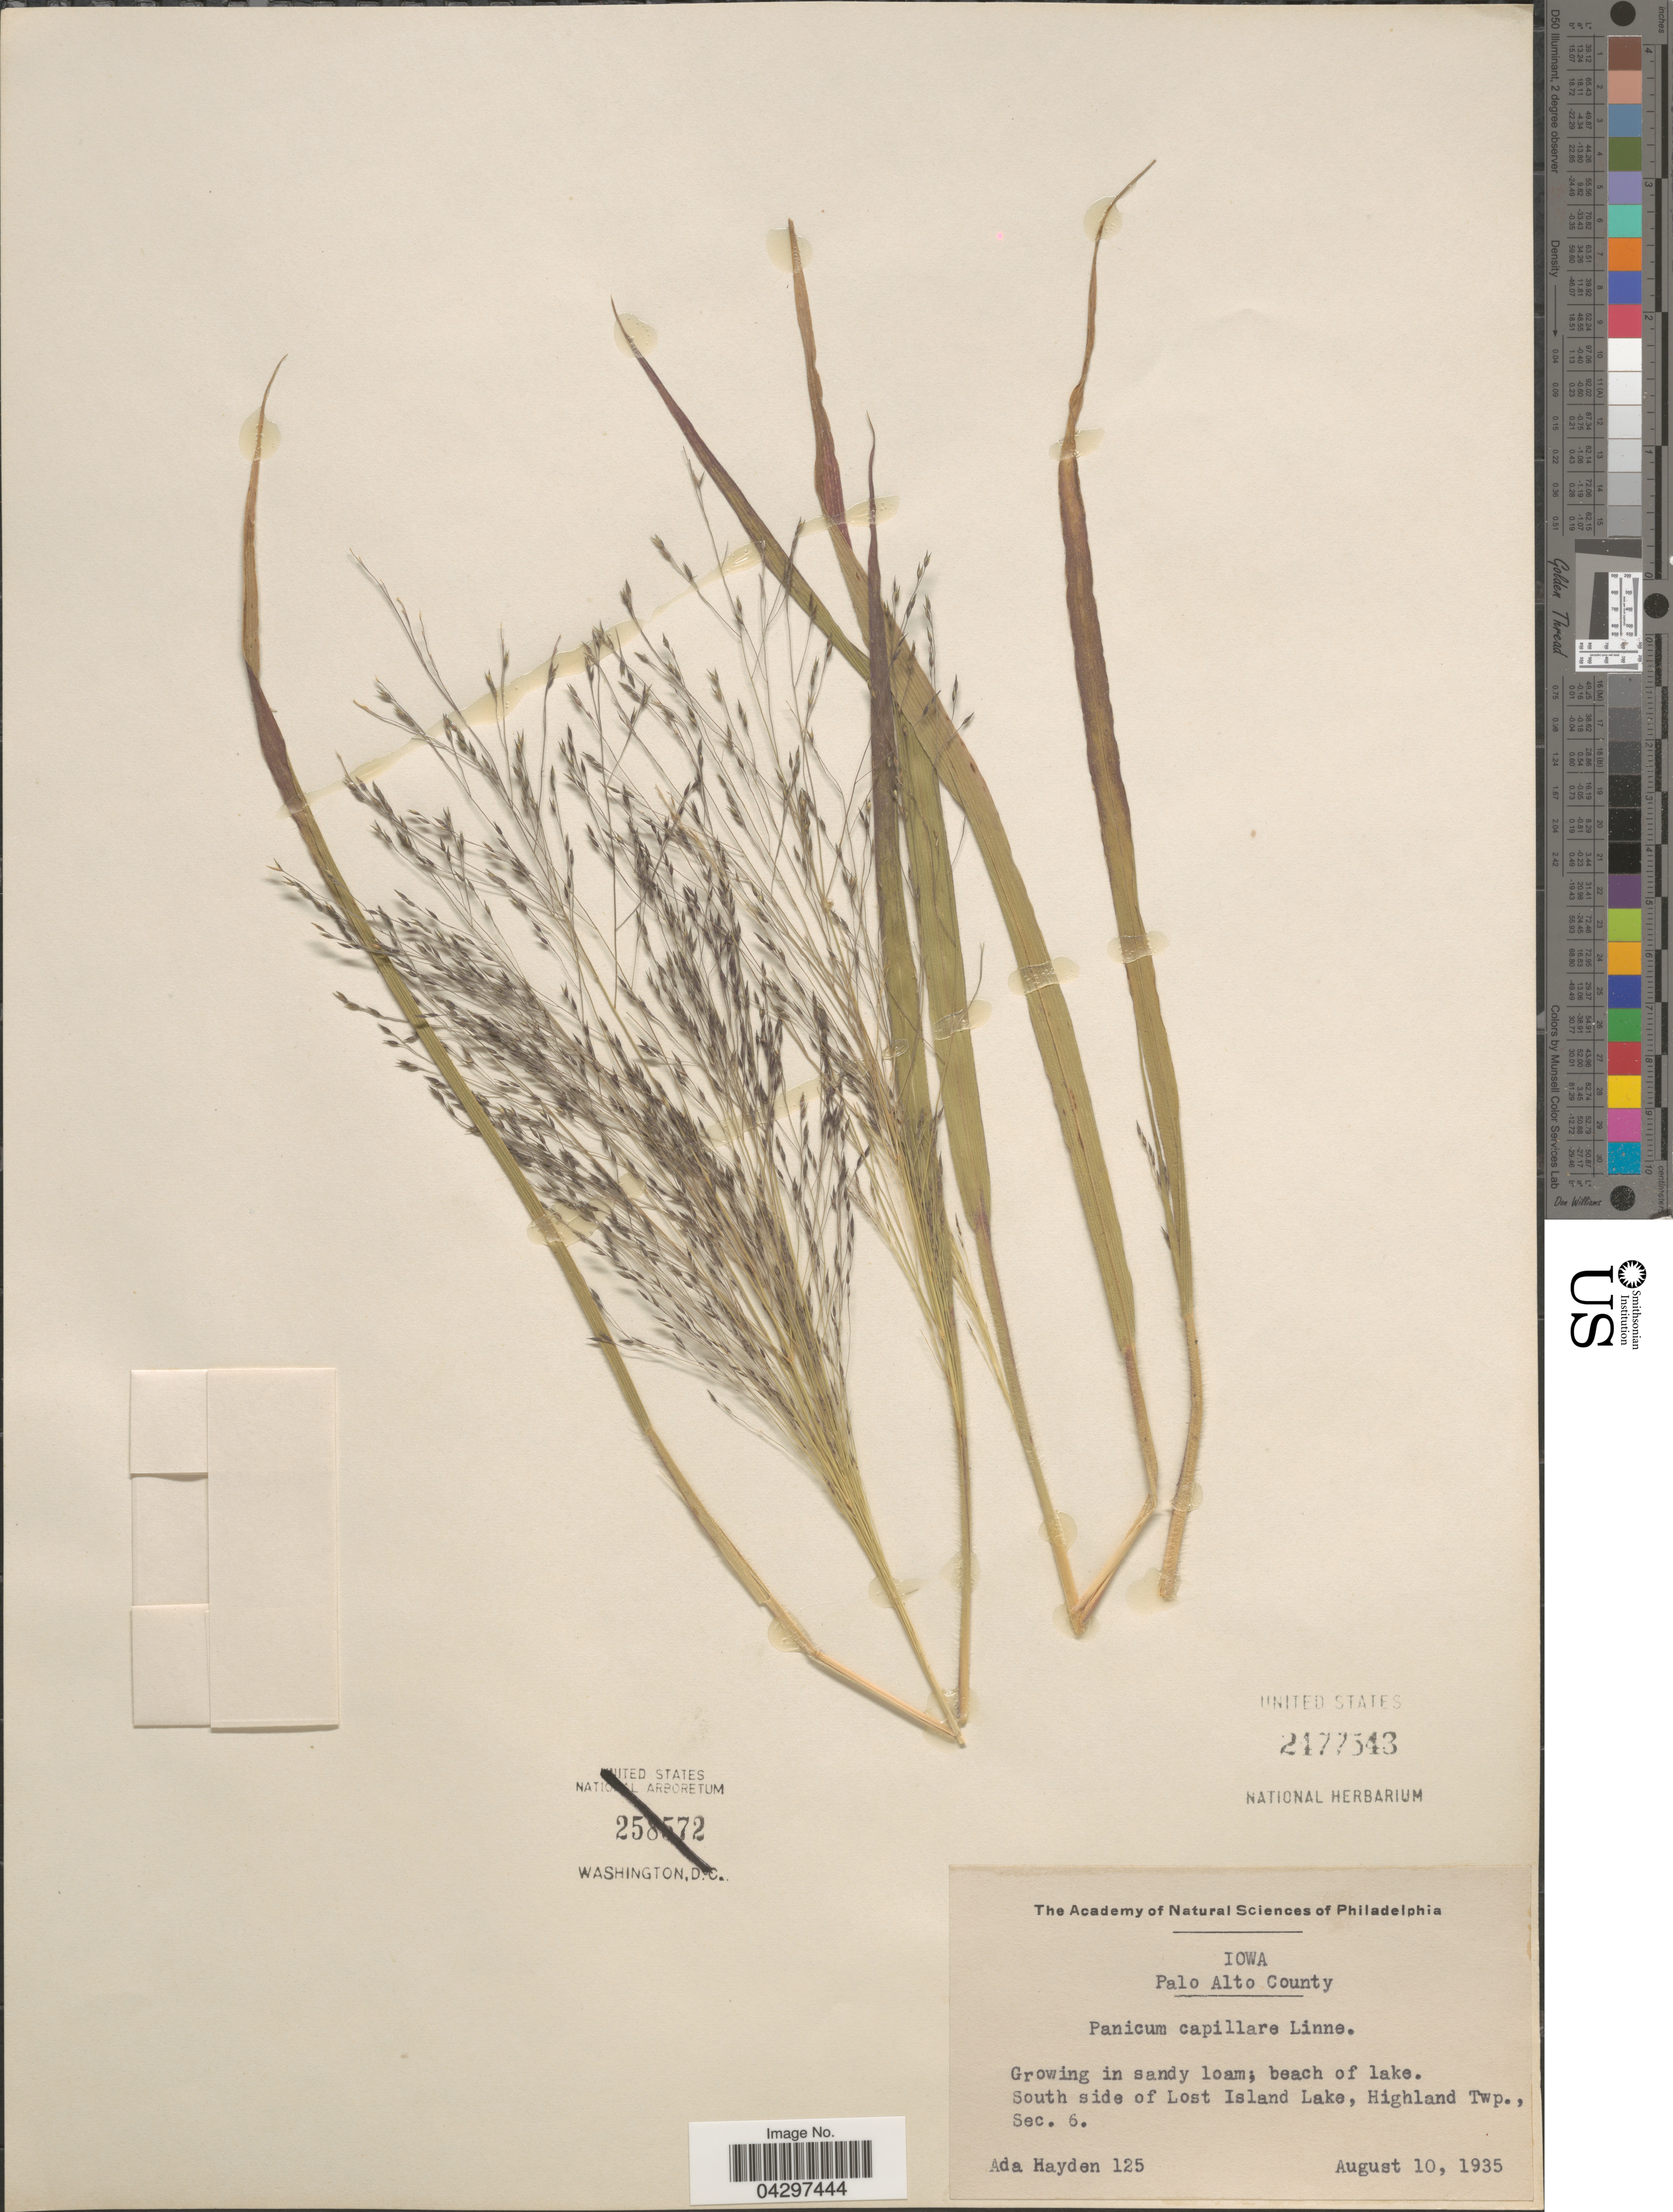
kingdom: Plantae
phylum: Tracheophyta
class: Liliopsida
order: Poales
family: Poaceae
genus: Panicum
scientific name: Panicum capillare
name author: L.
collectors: Ada Hayden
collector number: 125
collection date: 1935-08-10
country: United States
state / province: Iowa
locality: Palo Alto County. South side of Lost Island Lake, Highland Twp., Sec. 6.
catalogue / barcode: US 2477543